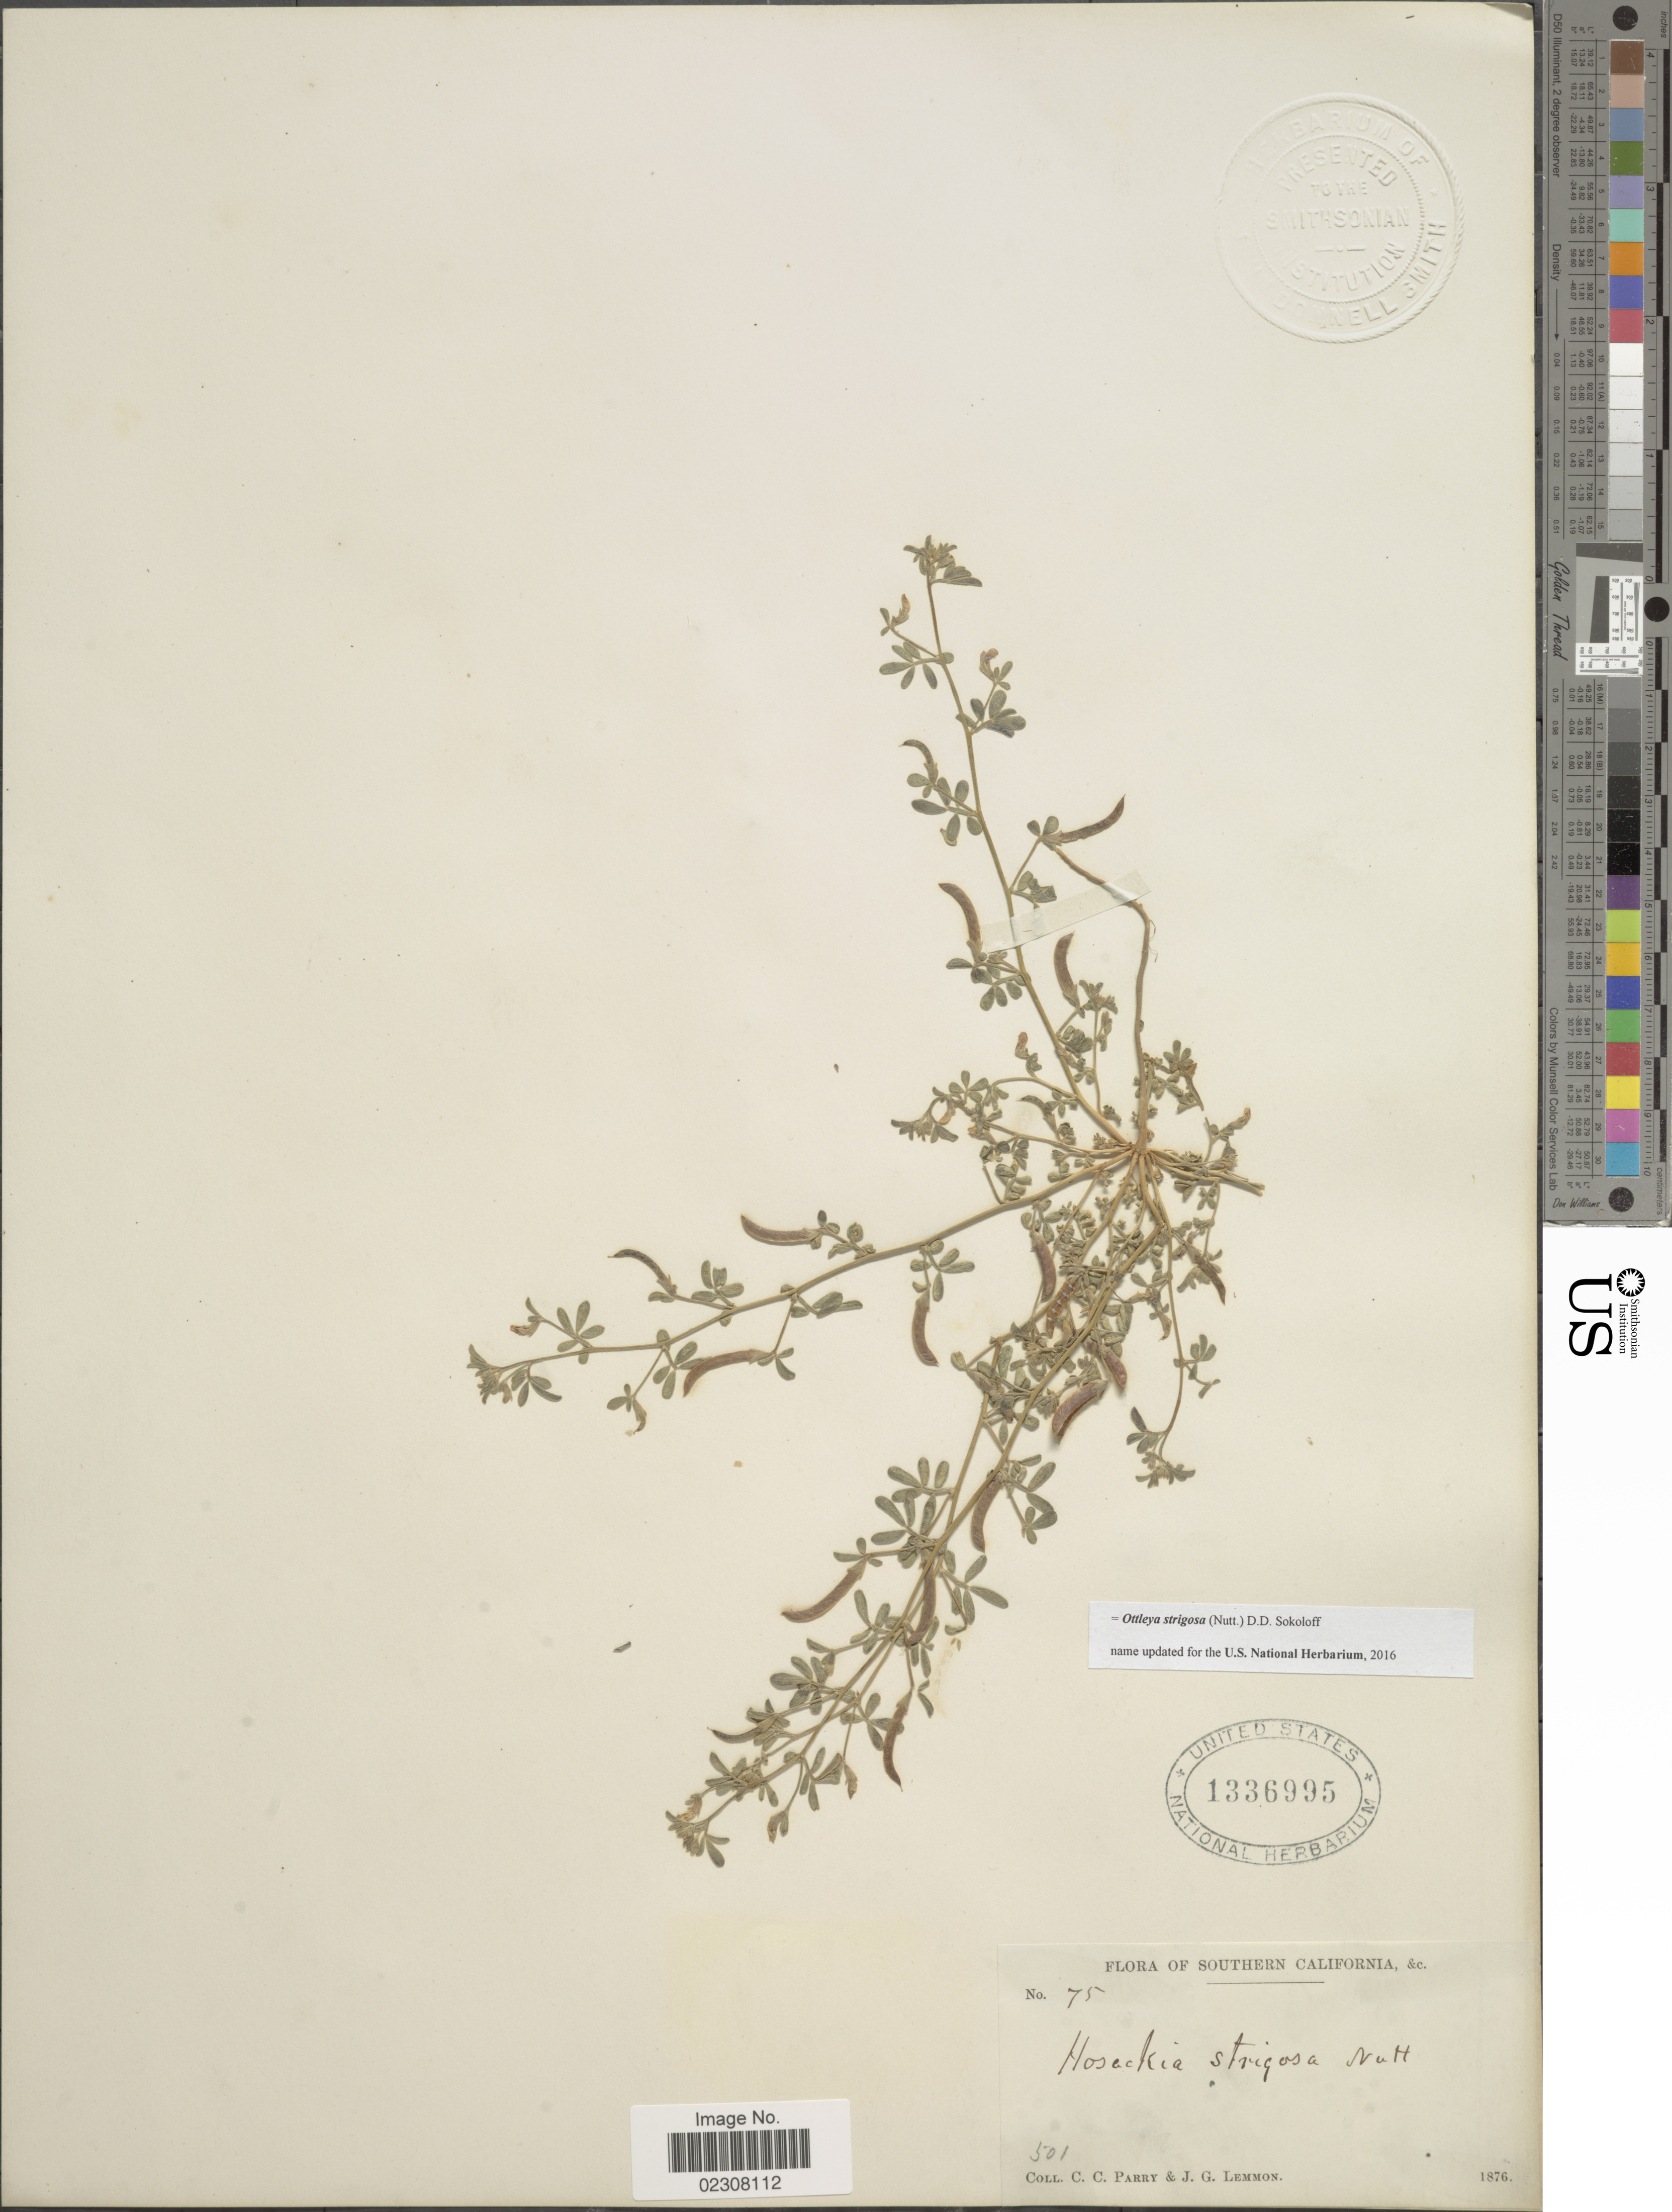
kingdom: Plantae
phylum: Tracheophyta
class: Magnoliopsida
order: Fabales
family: Fabaceae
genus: Ottleya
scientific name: Ottleya strigosa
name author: (Nutt.) D.D. Sokoloff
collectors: C. C. Parry & J. Lemmon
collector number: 75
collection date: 1876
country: United States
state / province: California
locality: Southern California &c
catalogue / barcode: US 1336995